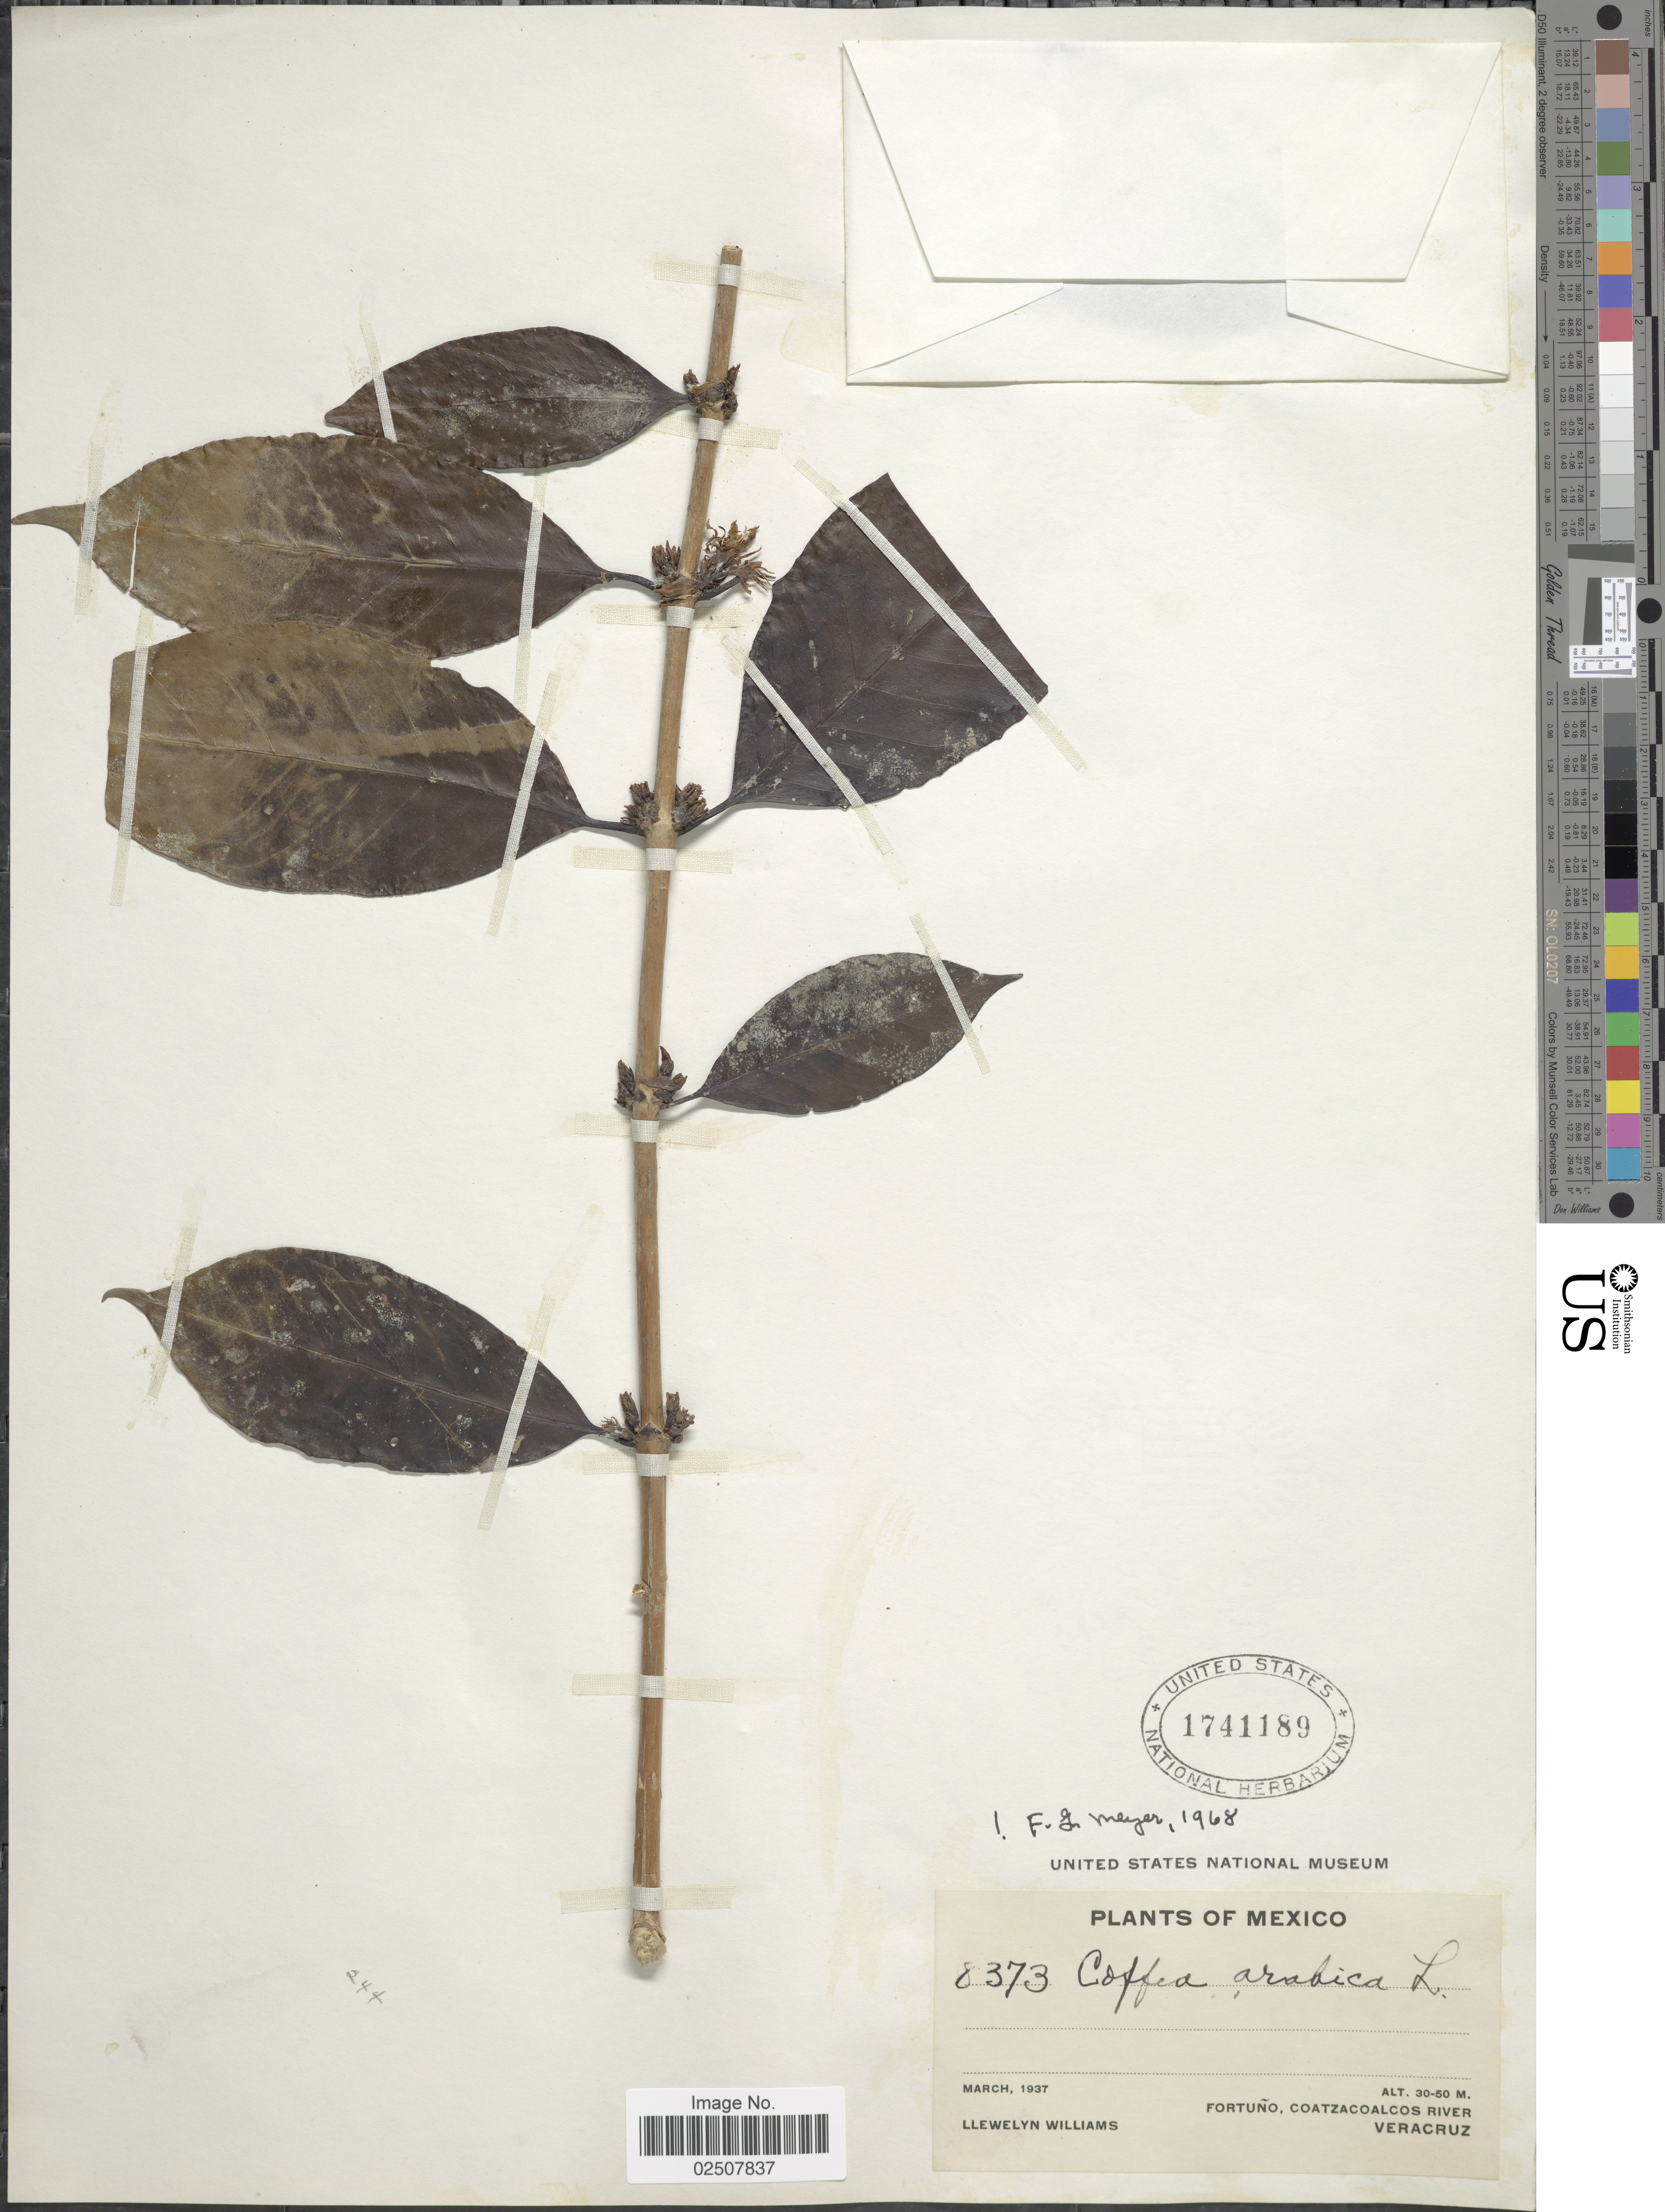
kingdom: Plantae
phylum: Tracheophyta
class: Magnoliopsida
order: Gentianales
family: Rubiaceae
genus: Coffea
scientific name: Coffea arabica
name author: L.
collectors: Ll. Williams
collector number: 8373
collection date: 1937-03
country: Mexico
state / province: Veracruz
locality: Fortuño, Coatzacoalcos River, Veracruz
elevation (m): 30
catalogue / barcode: US 1741189